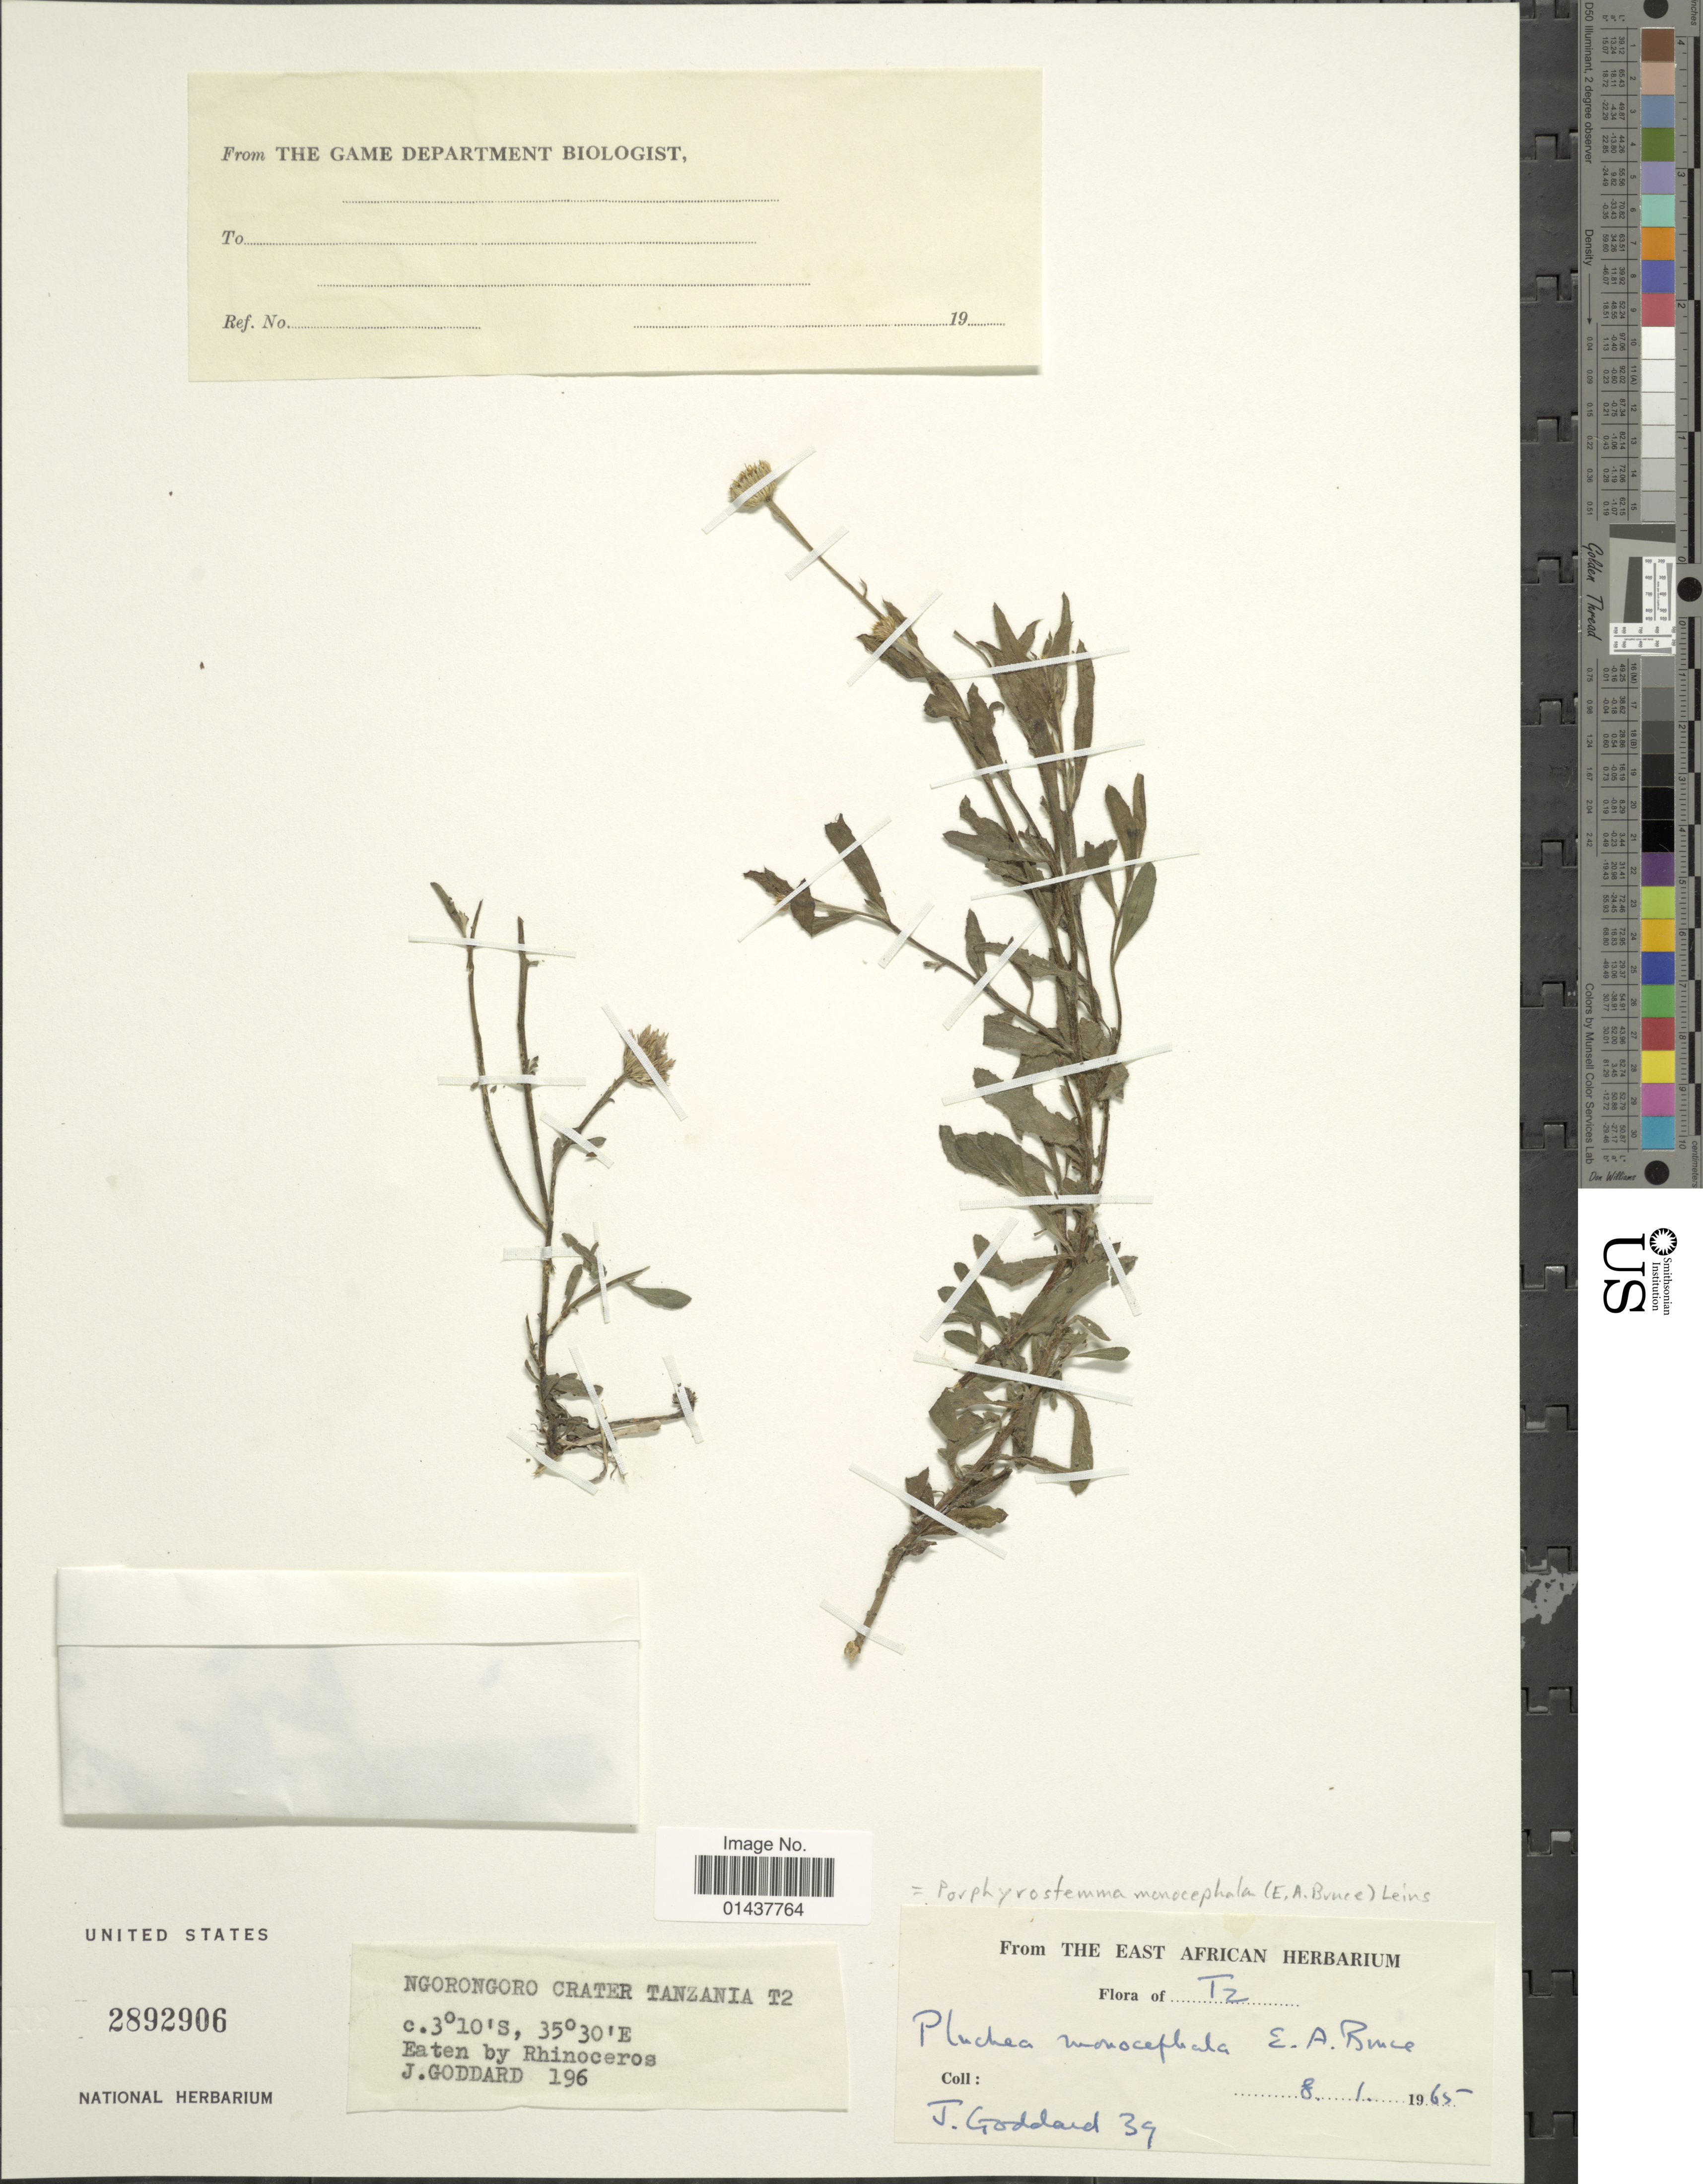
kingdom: Plantae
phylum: Tracheophyta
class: Magnoliopsida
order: Asterales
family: Asteraceae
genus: Porphyrostemma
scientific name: Porphyrostemma monocephala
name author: (E.A. Bruce) Leins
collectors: J. Goddard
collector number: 196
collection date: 1965-01-08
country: Tanzania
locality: Ngorongoro Crater Tanzania T2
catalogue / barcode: US 2892906